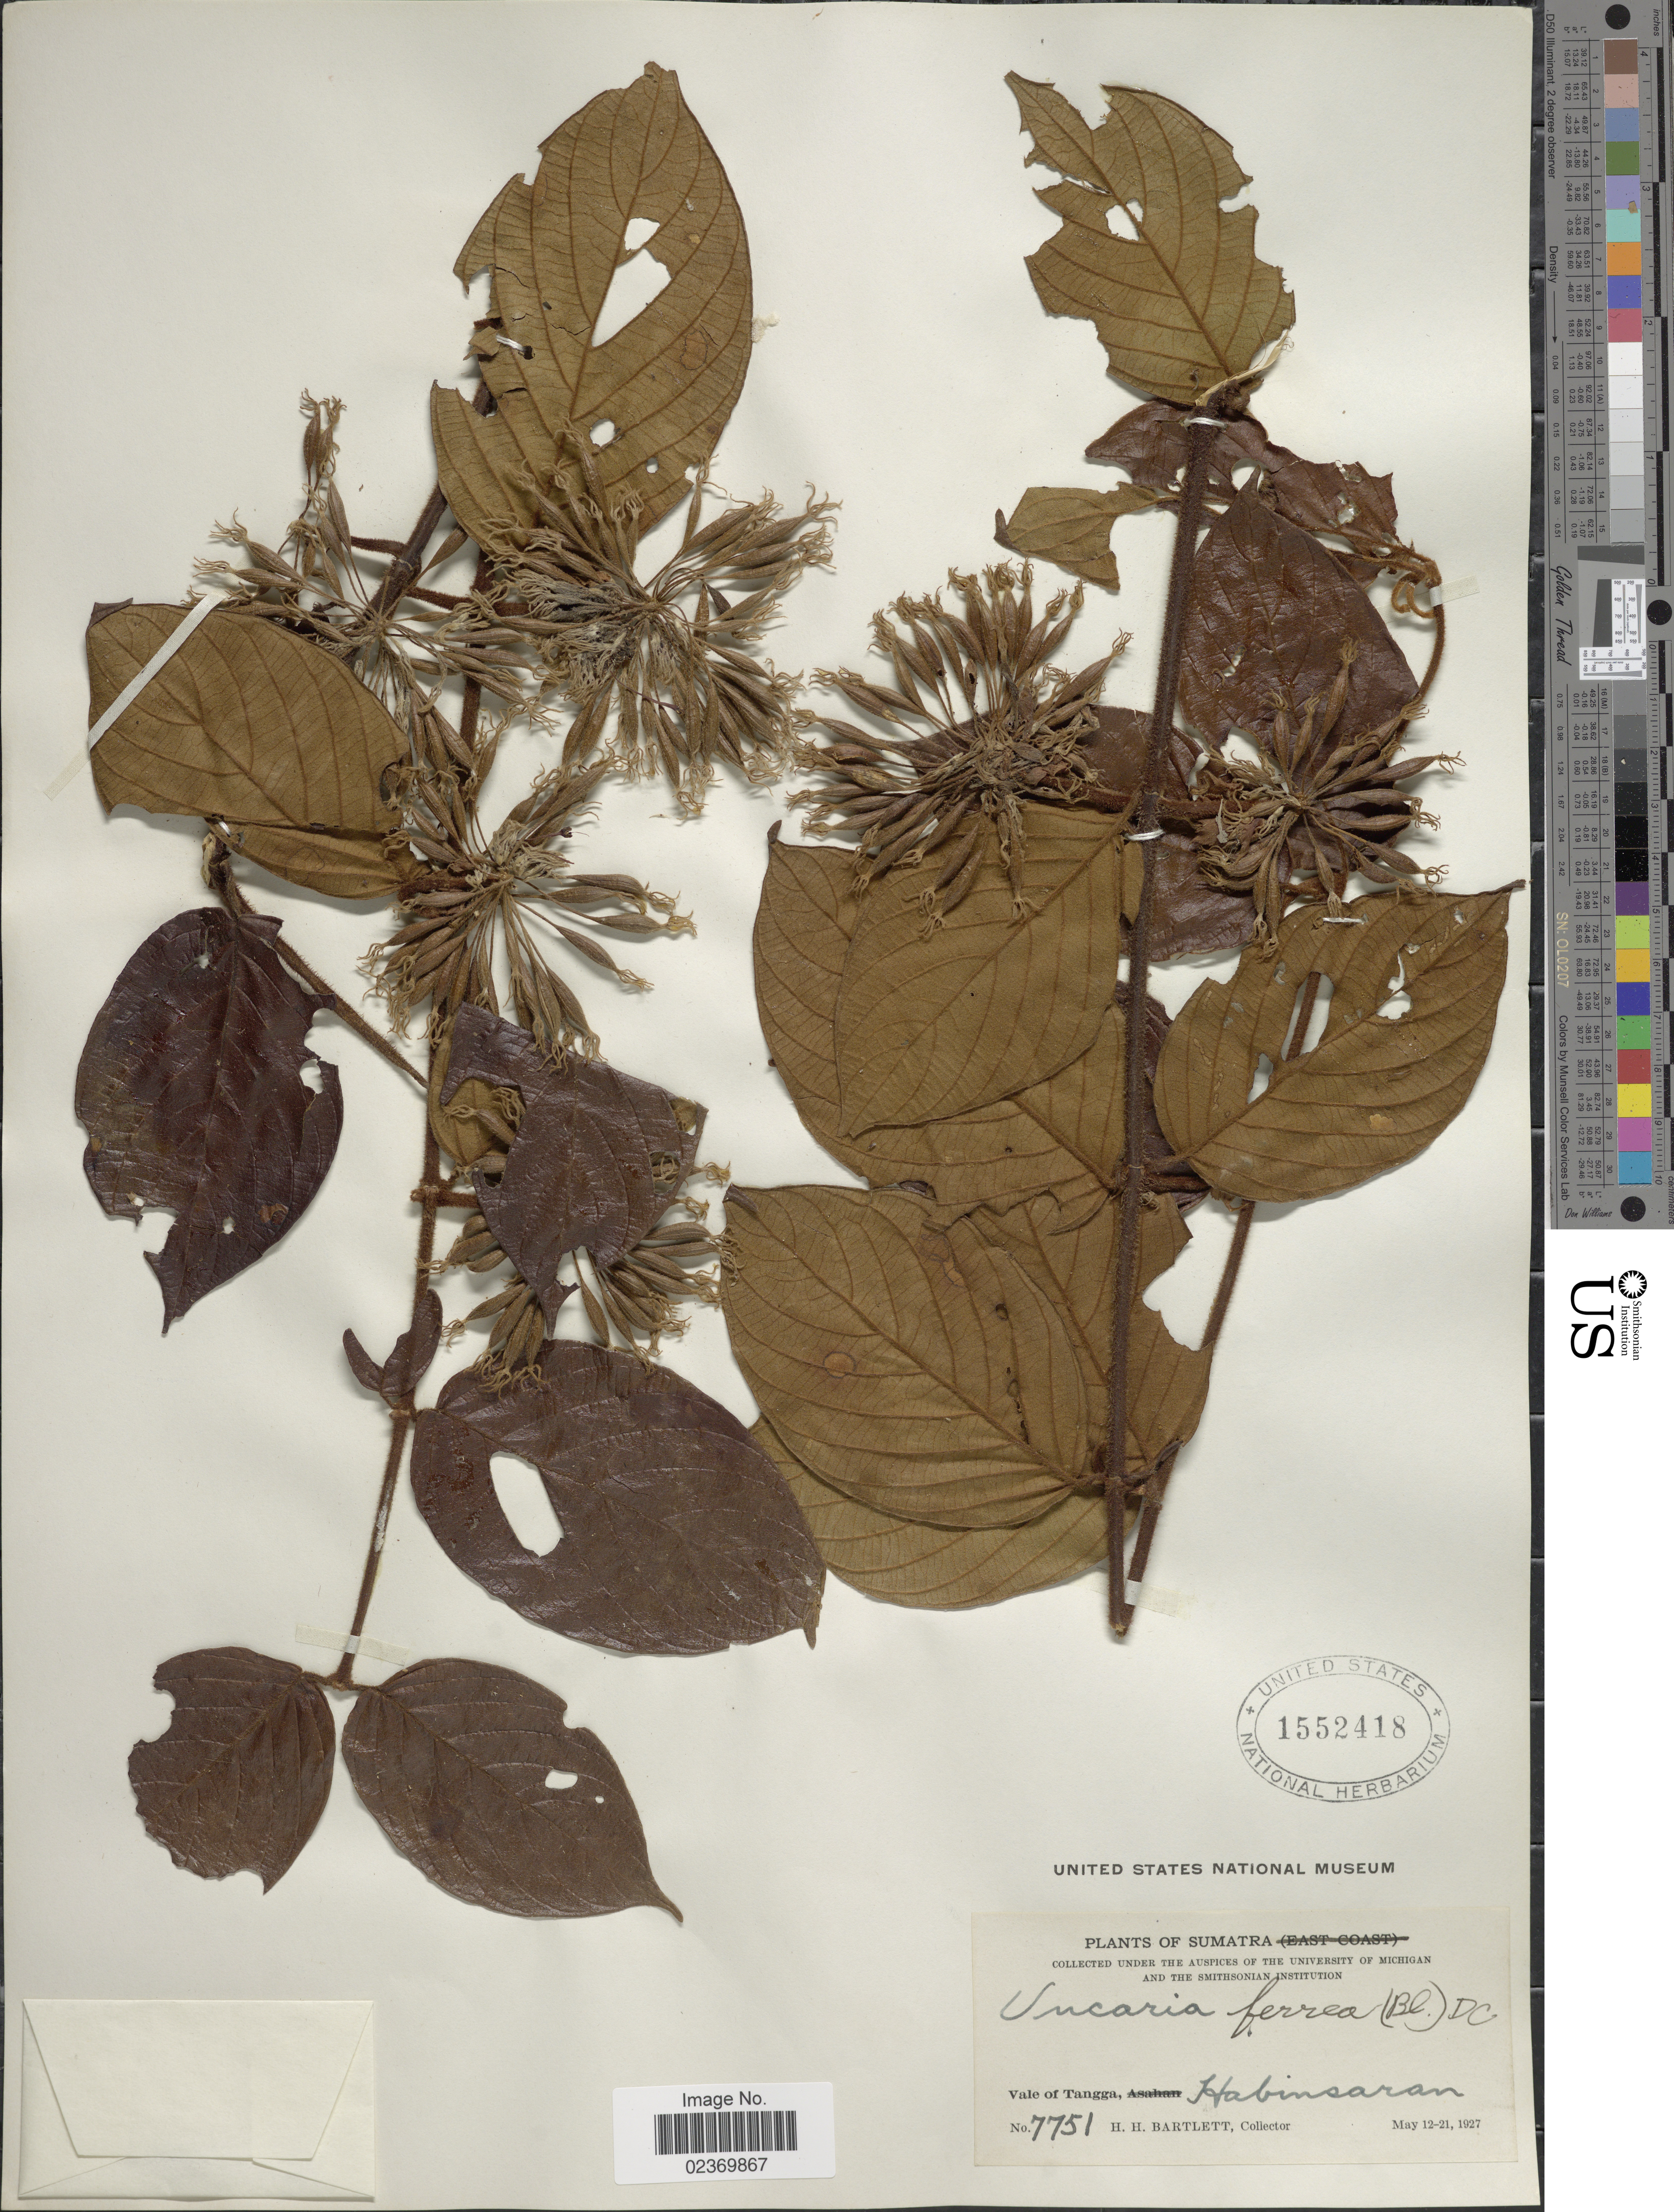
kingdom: Plantae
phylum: Tracheophyta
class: Magnoliopsida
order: Gentianales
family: Rubiaceae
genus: Uncaria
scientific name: Uncaria ferrea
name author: (Blume) DC.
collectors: H. H. Bartlett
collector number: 7751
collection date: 1927-05-12/1927-05-21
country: Indonesia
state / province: Sumatra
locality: Vale of Tangga, Habinsaran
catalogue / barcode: US 1552418